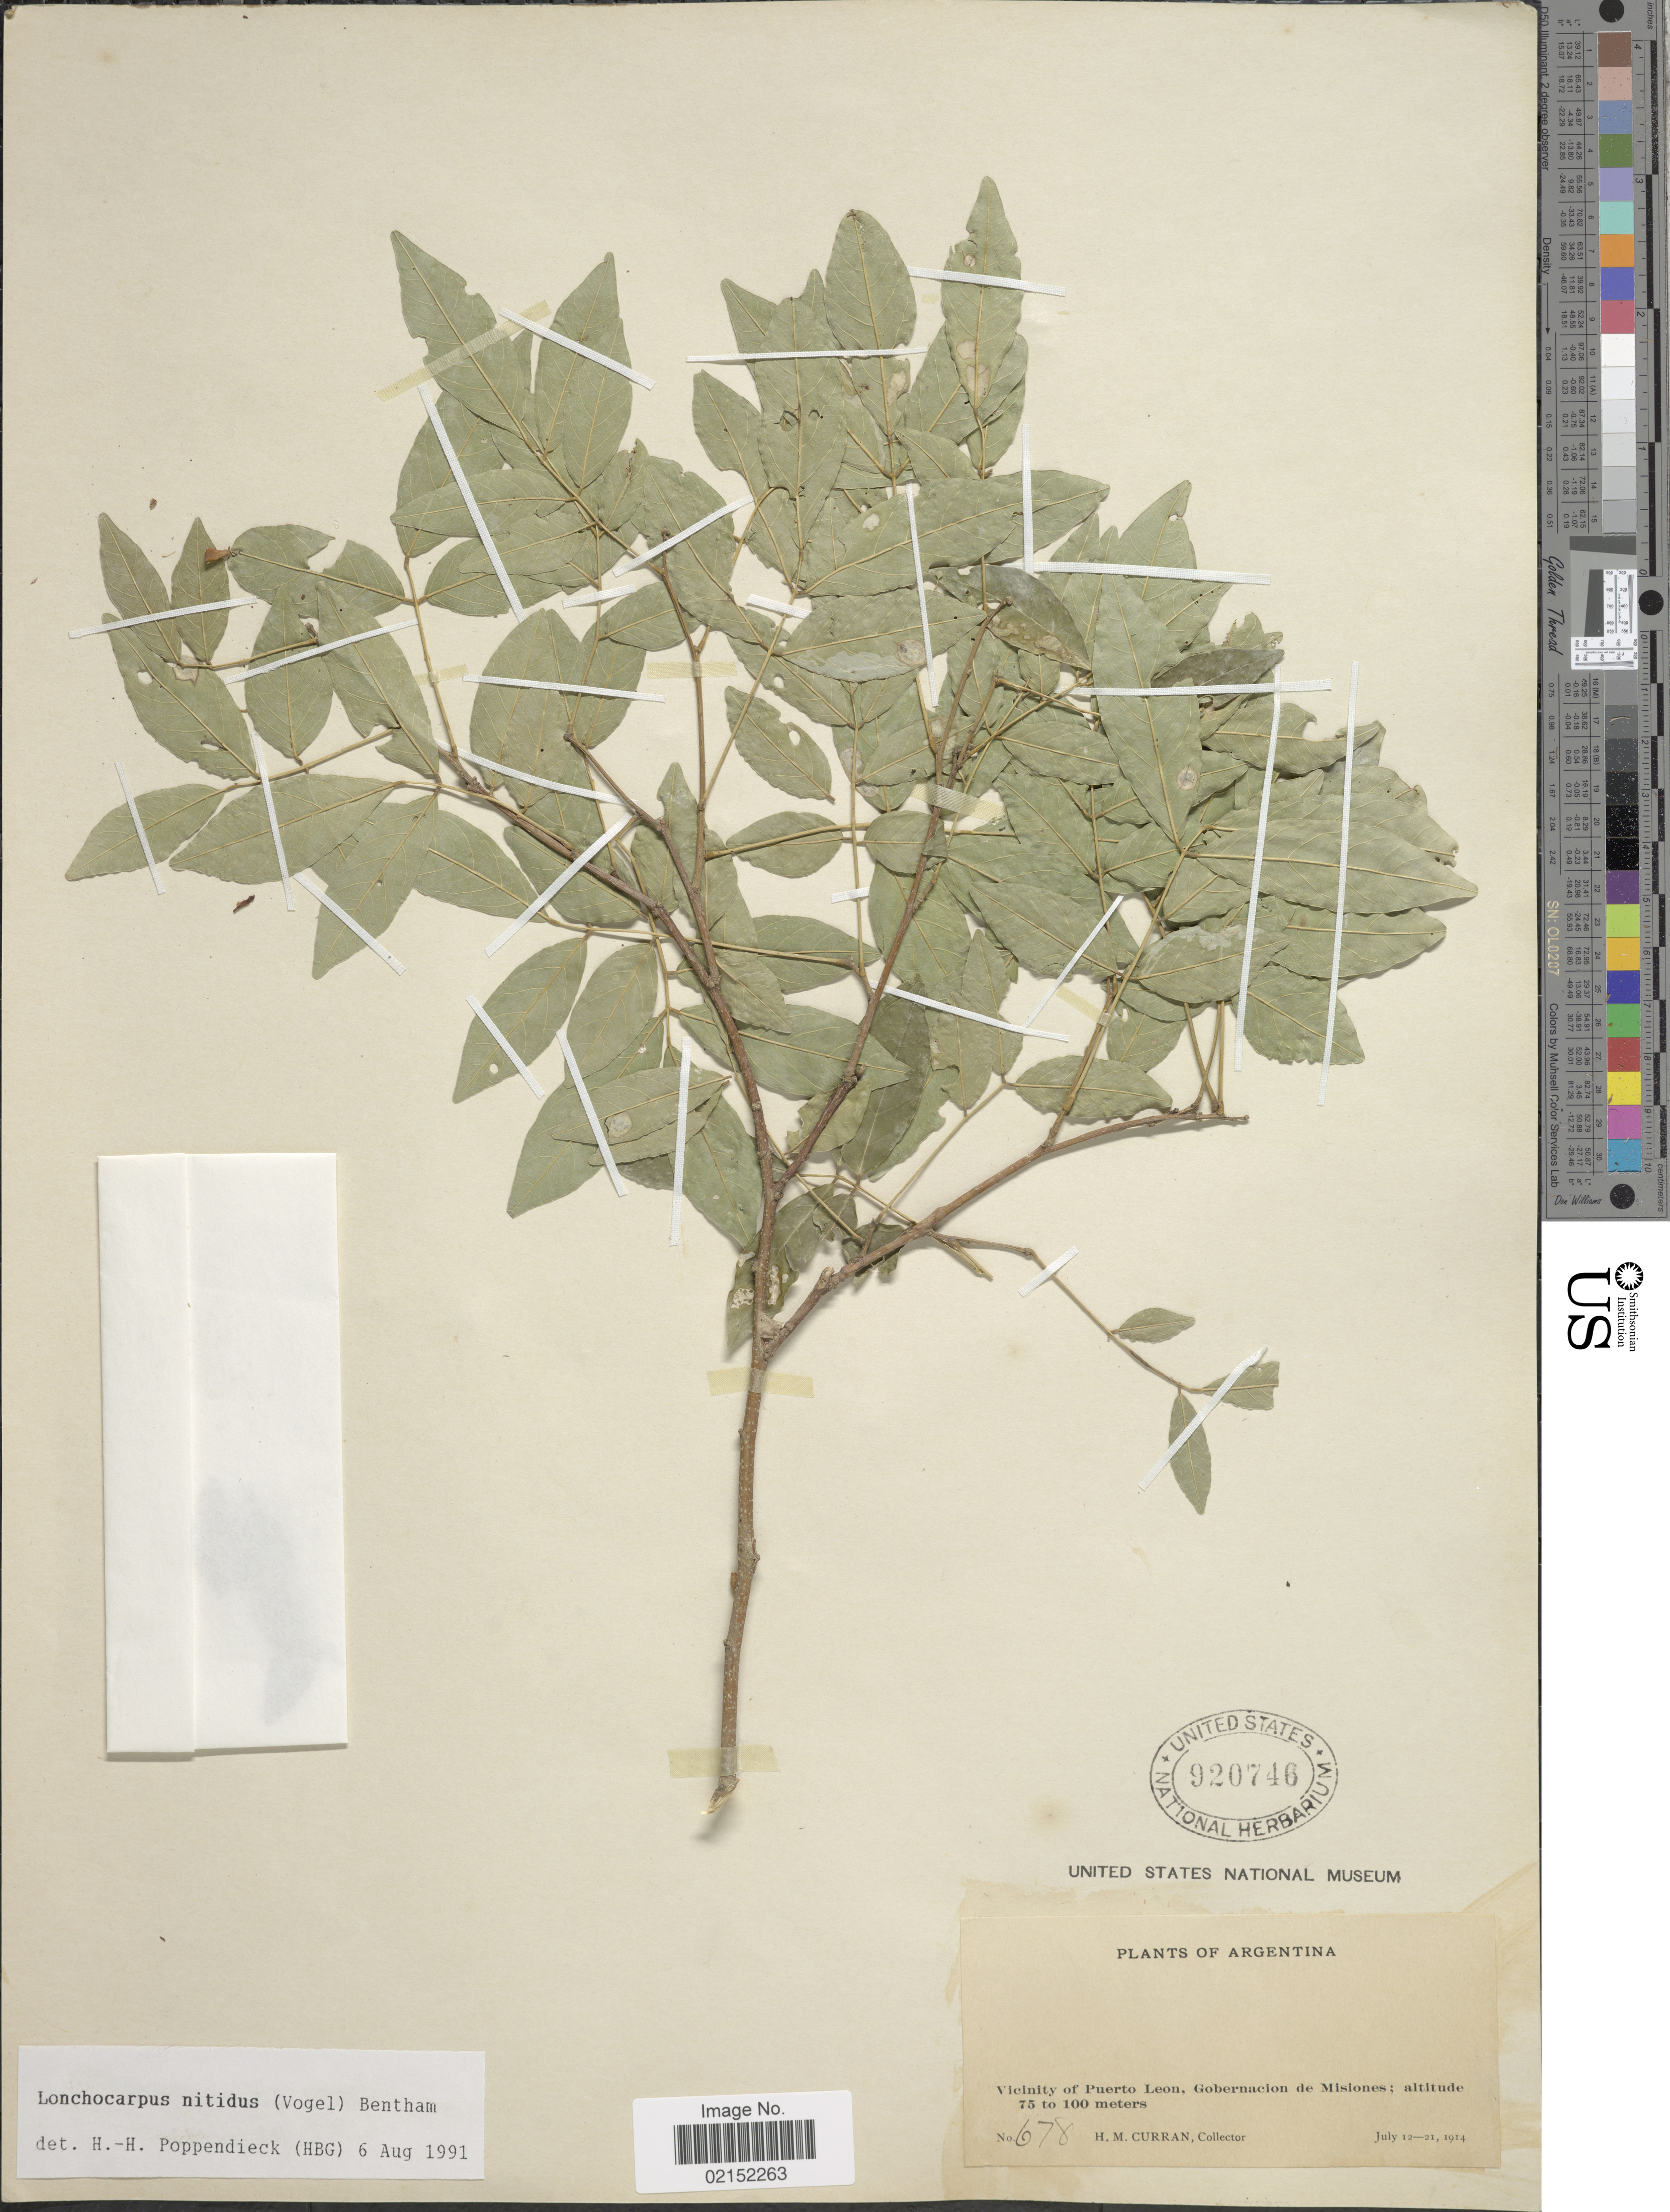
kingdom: Plantae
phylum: Tracheophyta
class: Magnoliopsida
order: Fabales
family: Fabaceae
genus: Lonchocarpus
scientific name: Lonchocarpus nitidus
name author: (Vogel) Benth.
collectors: H. M. Curran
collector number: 678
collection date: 1914-07-12/1914-07-21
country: Argentina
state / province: Misiones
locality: Vicinity of Puerto Leon, Gobernacion de Misiones.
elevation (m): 75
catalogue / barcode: US 920746